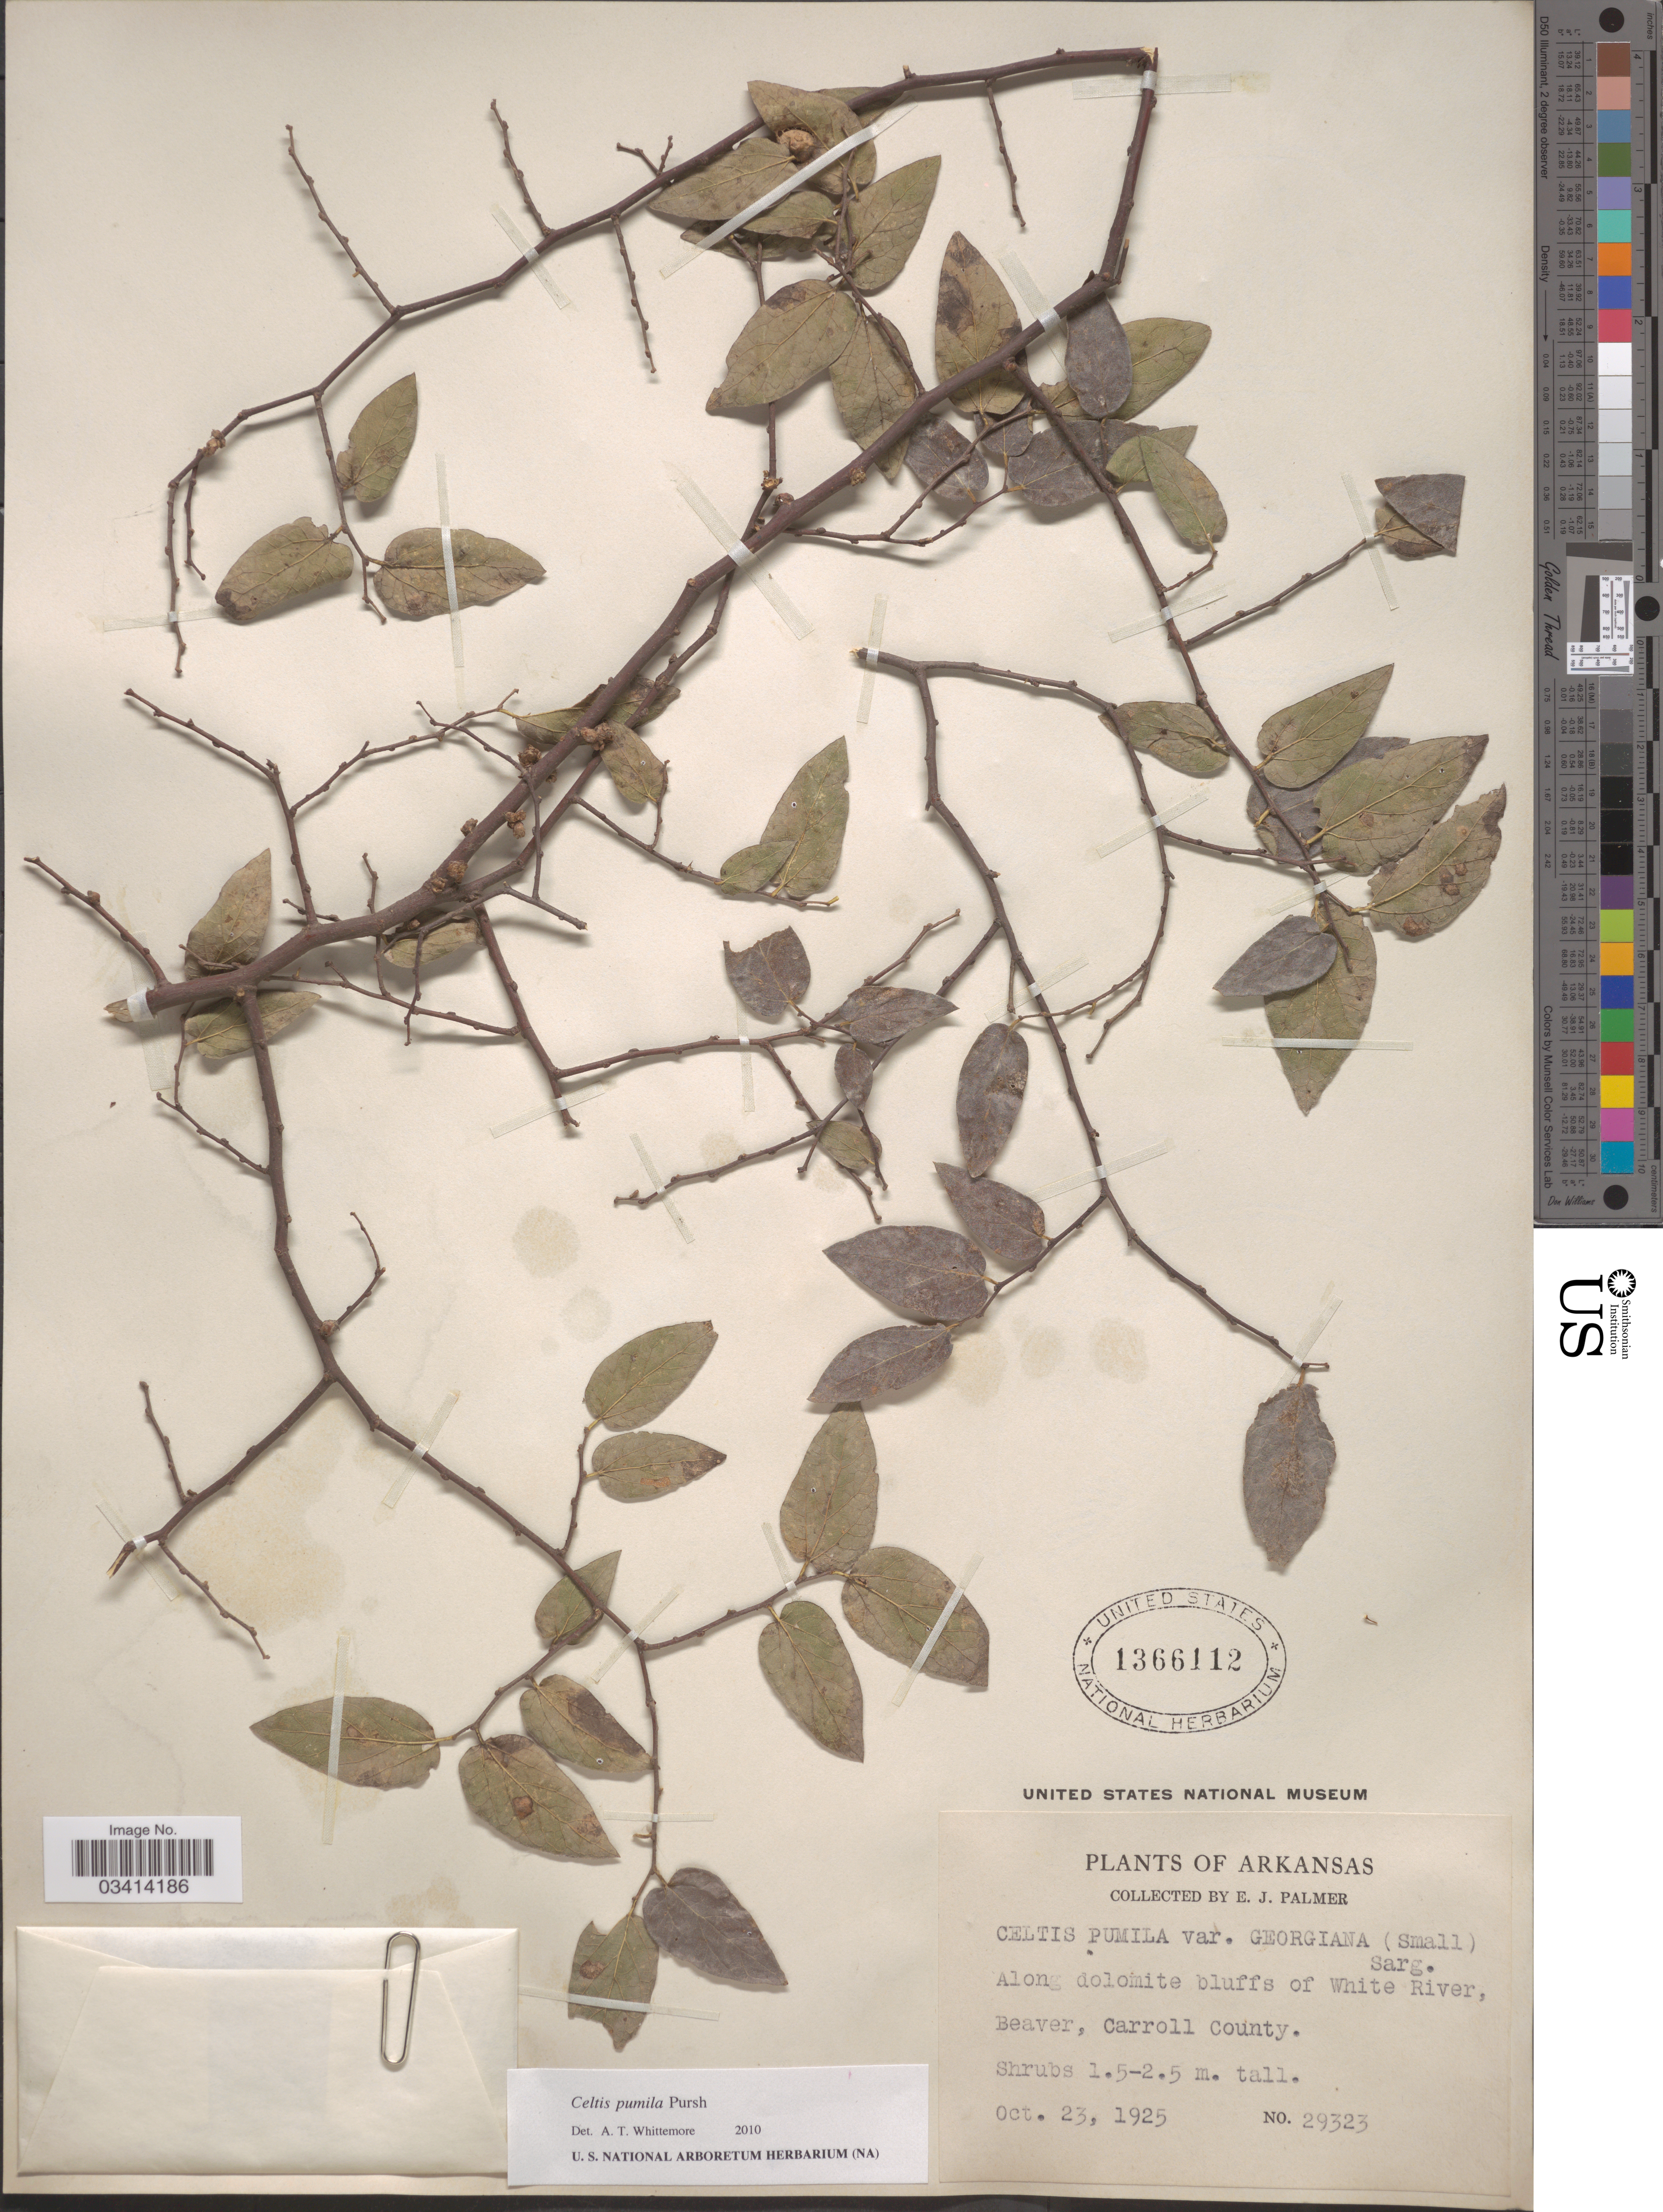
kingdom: Plantae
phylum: Tracheophyta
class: Magnoliopsida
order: Rosales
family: Cannabaceae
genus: Celtis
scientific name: Celtis pumila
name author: Pursh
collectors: E. J. Palmer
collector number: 29323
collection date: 1925-10-23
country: United States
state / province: Arkansas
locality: Along dolomite bluffs of White River, Beaver, Carroll County.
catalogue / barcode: US 1366112